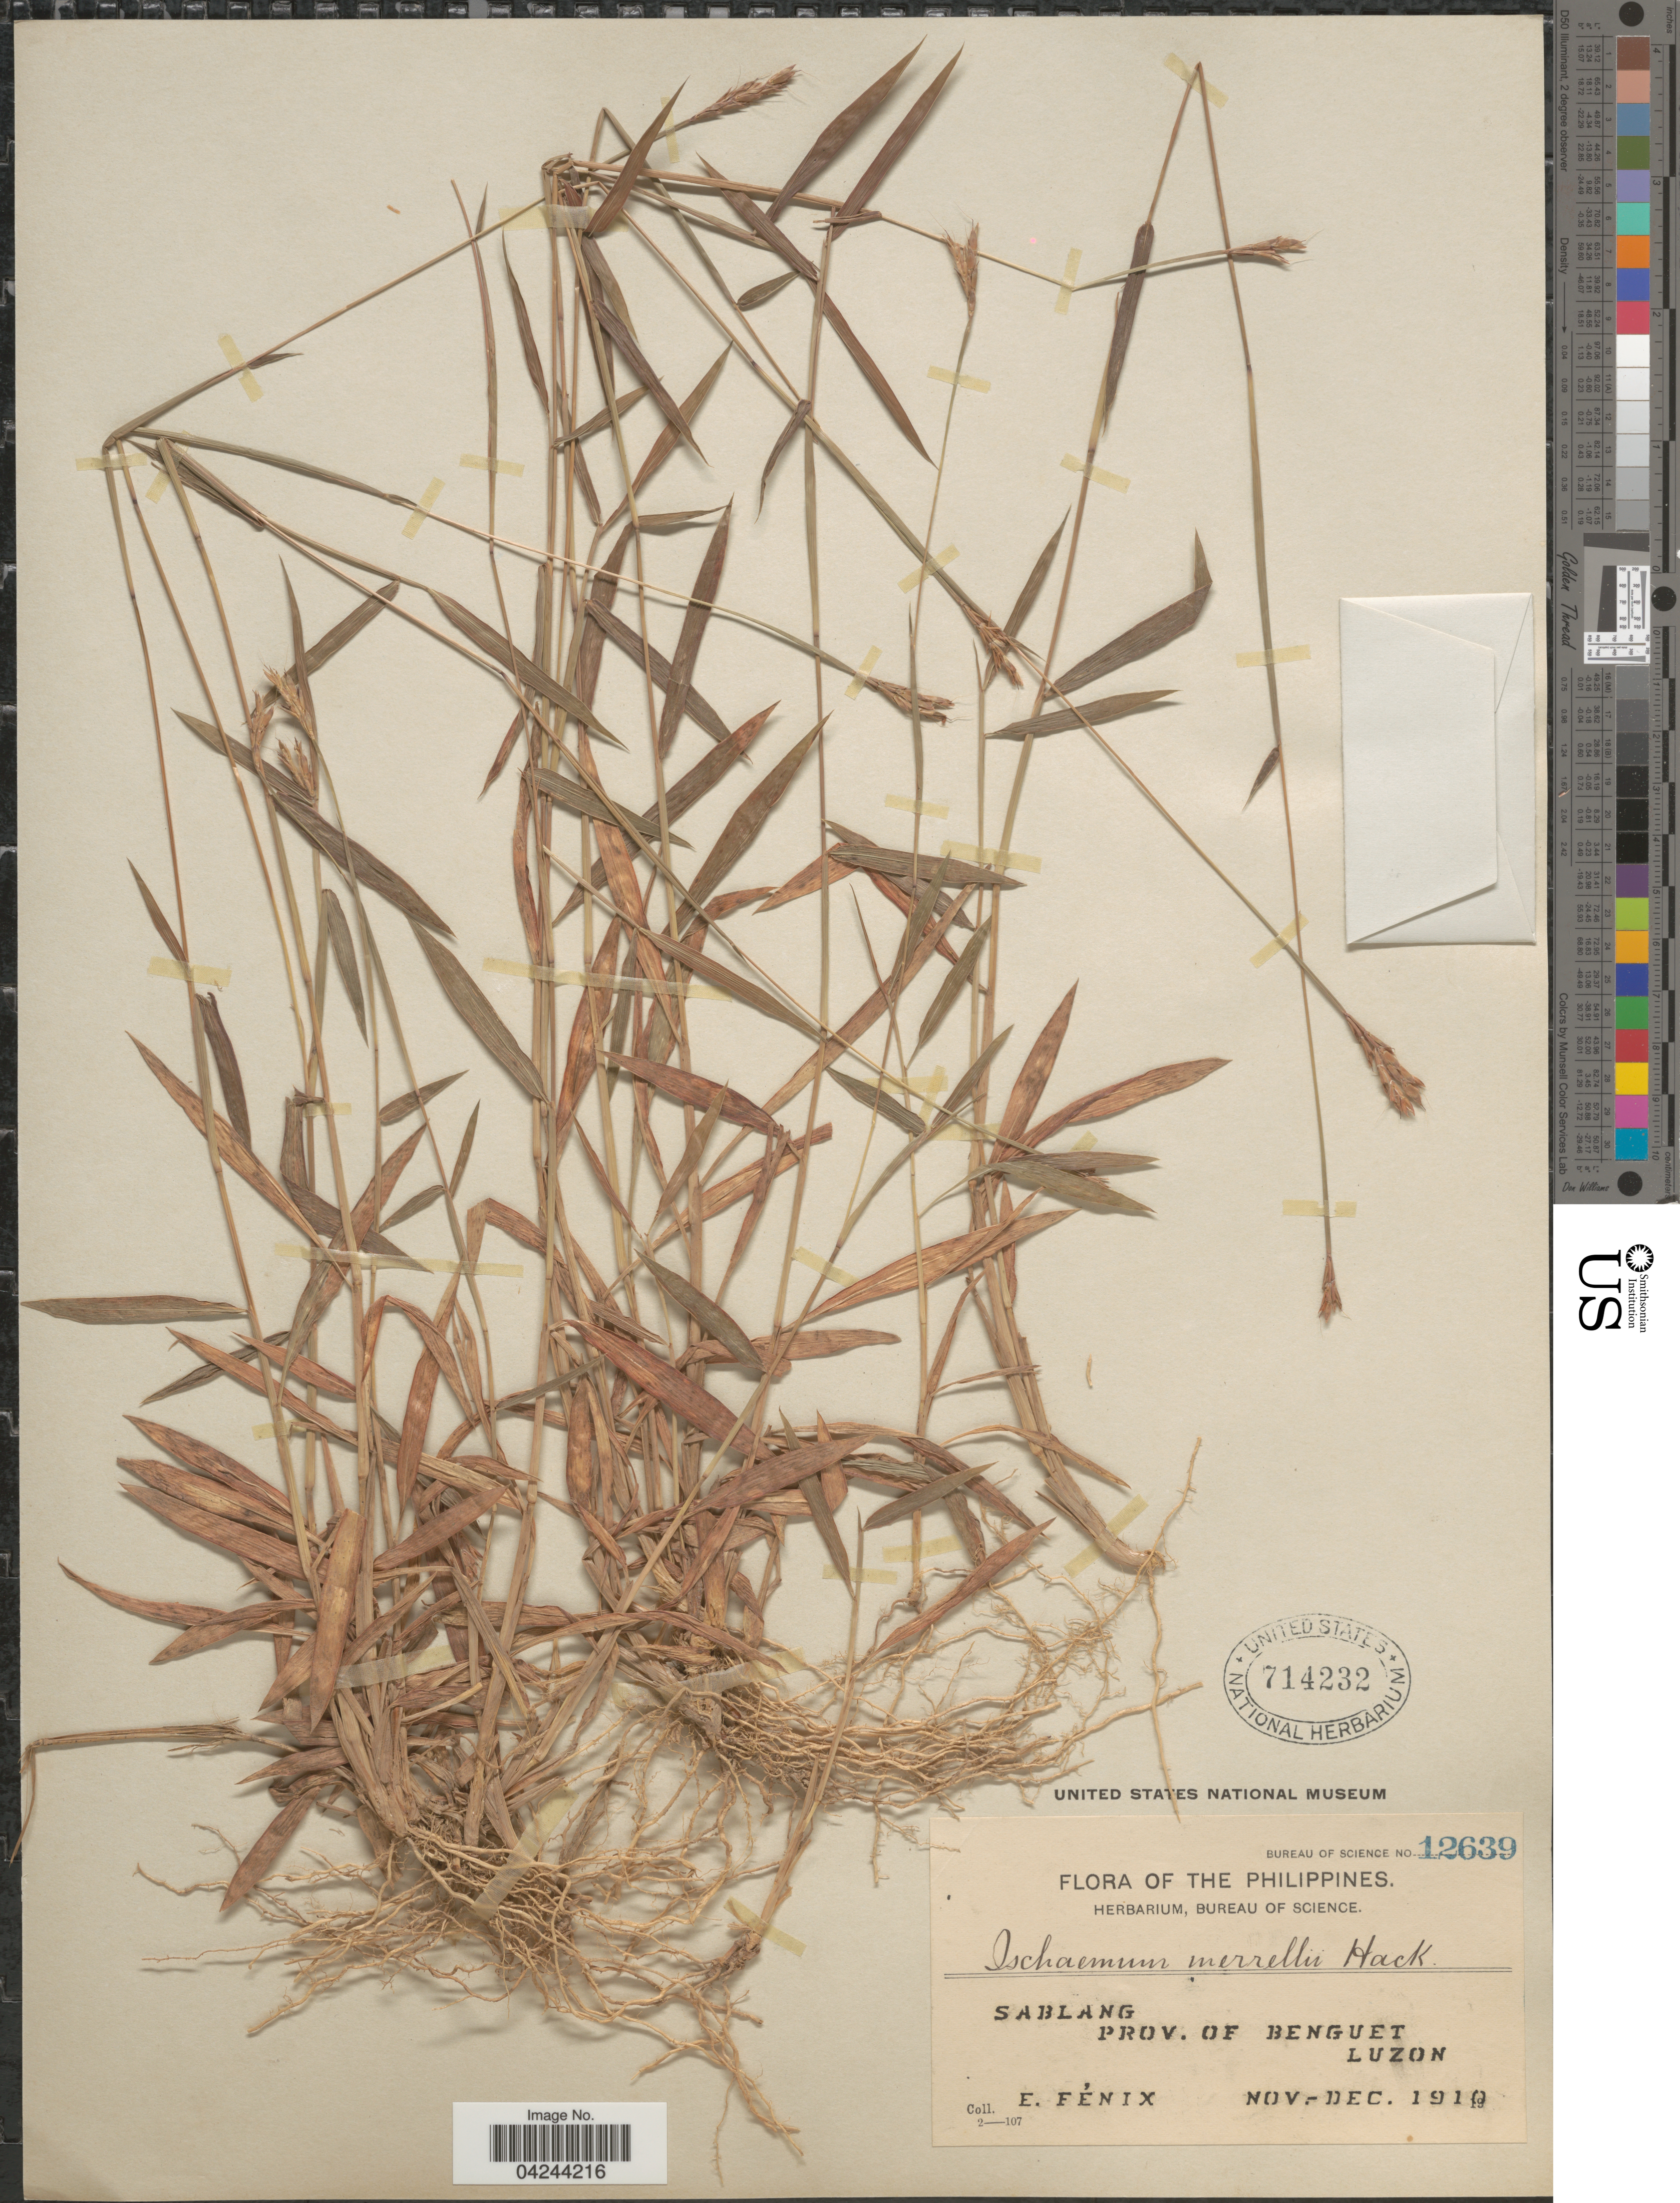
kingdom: Plantae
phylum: Tracheophyta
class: Liliopsida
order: Poales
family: Poaceae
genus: Ischaemum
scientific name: Ischaemum merrillii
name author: Hack.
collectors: E. Fénix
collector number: Bureau of Science 12639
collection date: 1910-11/1910-12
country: Philippines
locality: Sablang. Prov. of Benguet. Luzon.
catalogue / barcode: US 714232